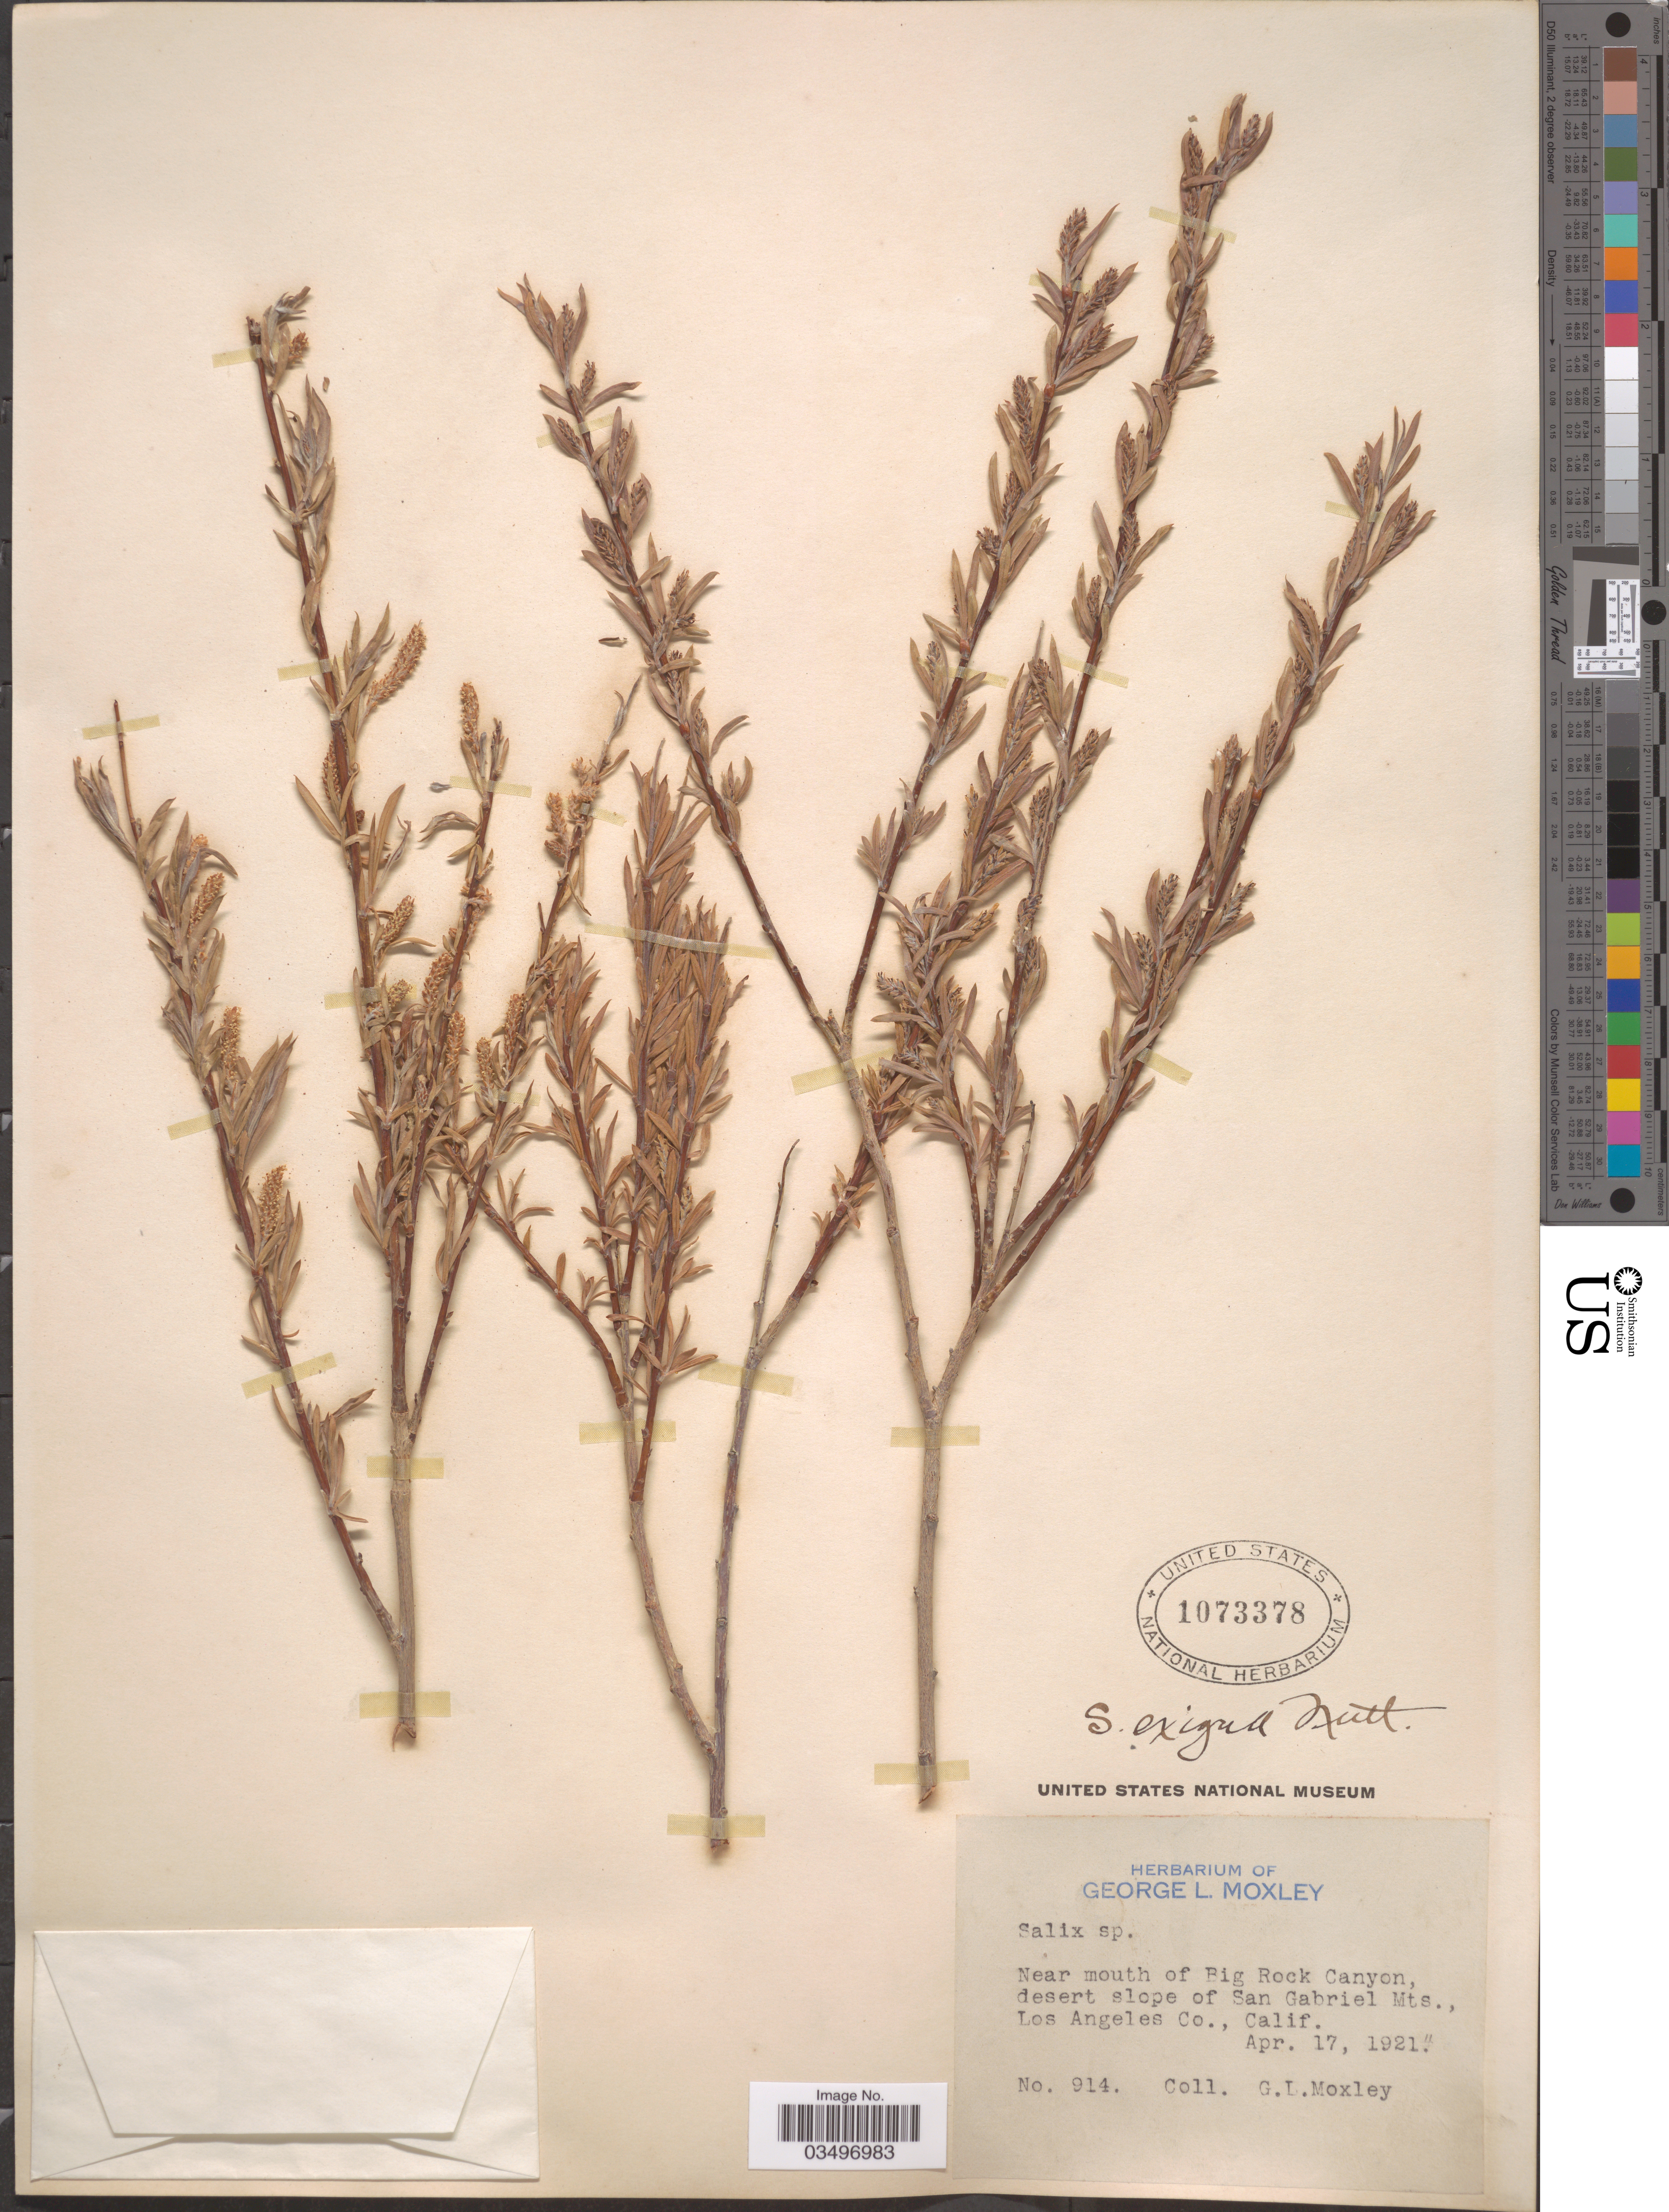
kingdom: Plantae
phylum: Tracheophyta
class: Magnoliopsida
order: Malpighiales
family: Salicaceae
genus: Salix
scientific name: Salix exigua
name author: Nutt.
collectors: G. L. Moxley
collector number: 914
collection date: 1921-04-17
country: United States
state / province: California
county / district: Los Angeles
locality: Near mouth of Big Rock Canyon, desert slope of San Gabriel Mts., Los Angeles Co.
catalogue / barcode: US 1073378